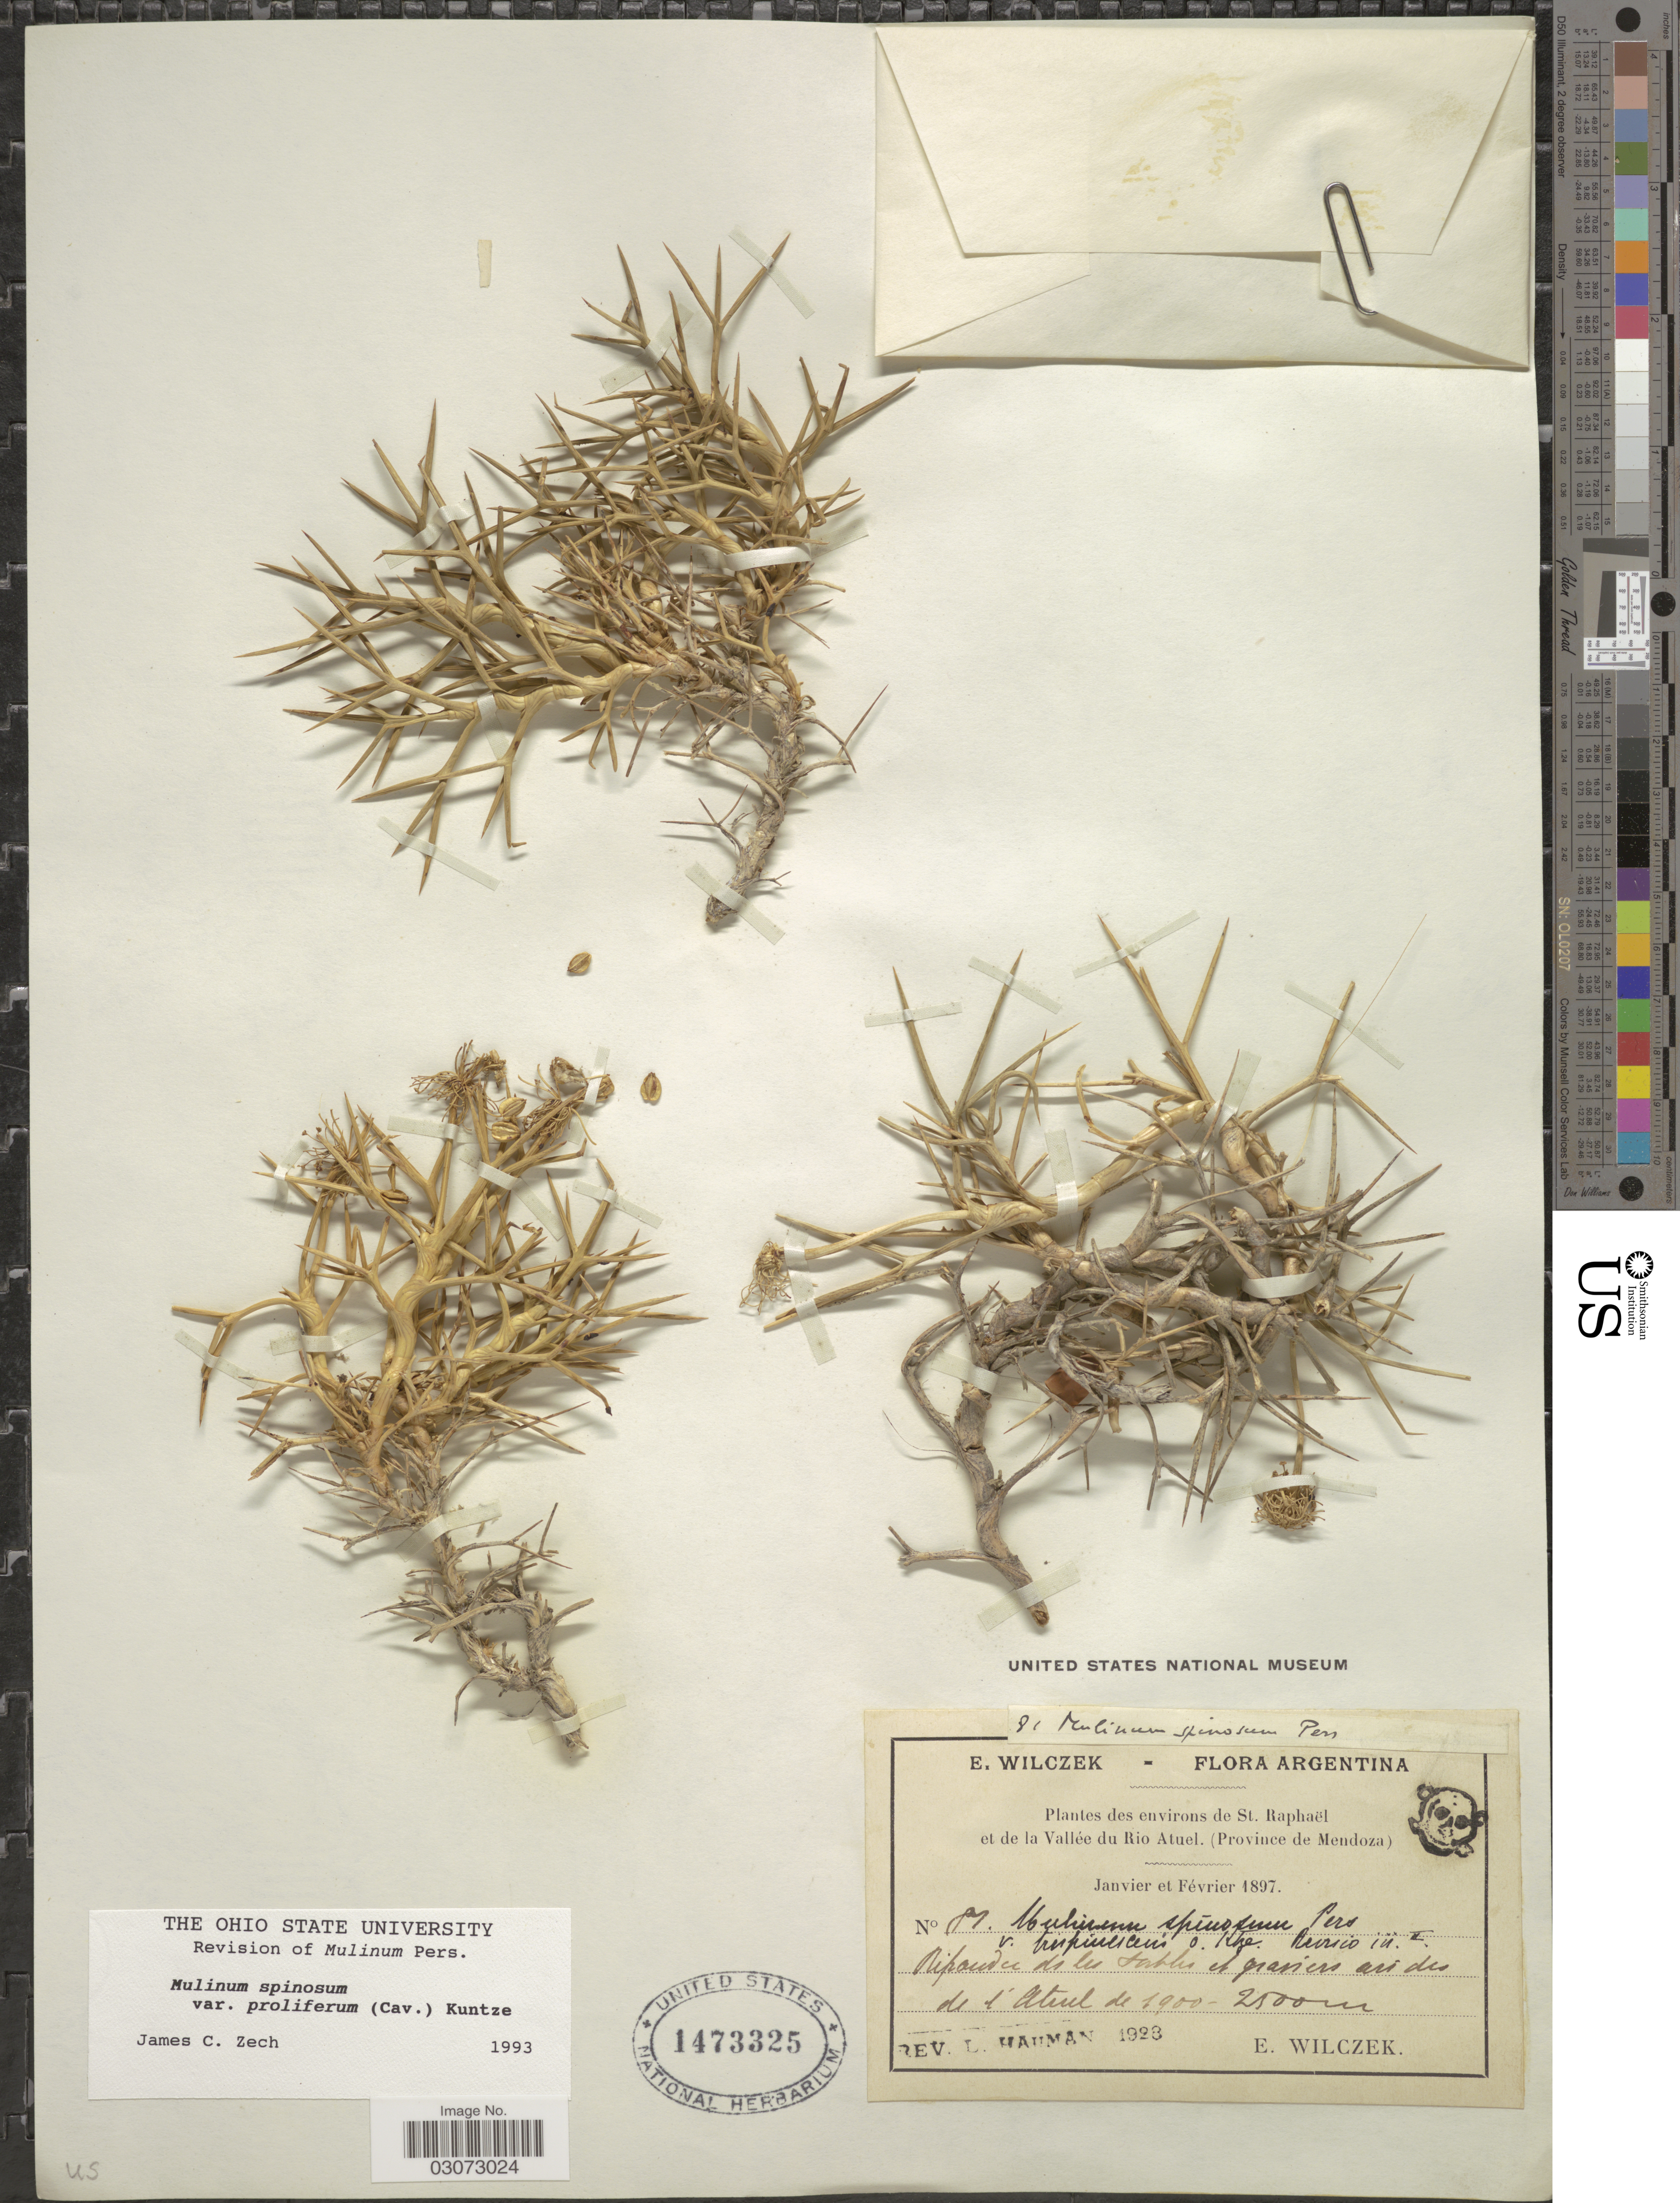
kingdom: Plantae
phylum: Tracheophyta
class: Magnoliopsida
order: Apiales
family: Apiaceae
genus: Mulinum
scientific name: Mulinum spinosum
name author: Pers.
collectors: E. Wilczek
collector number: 81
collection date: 1897-01/1897-02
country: Argentina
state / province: Mendoza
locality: Environs de St. Raphaël et de la Vallée du Rio Atuel. l'Atuel.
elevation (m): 1900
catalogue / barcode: US 1473325